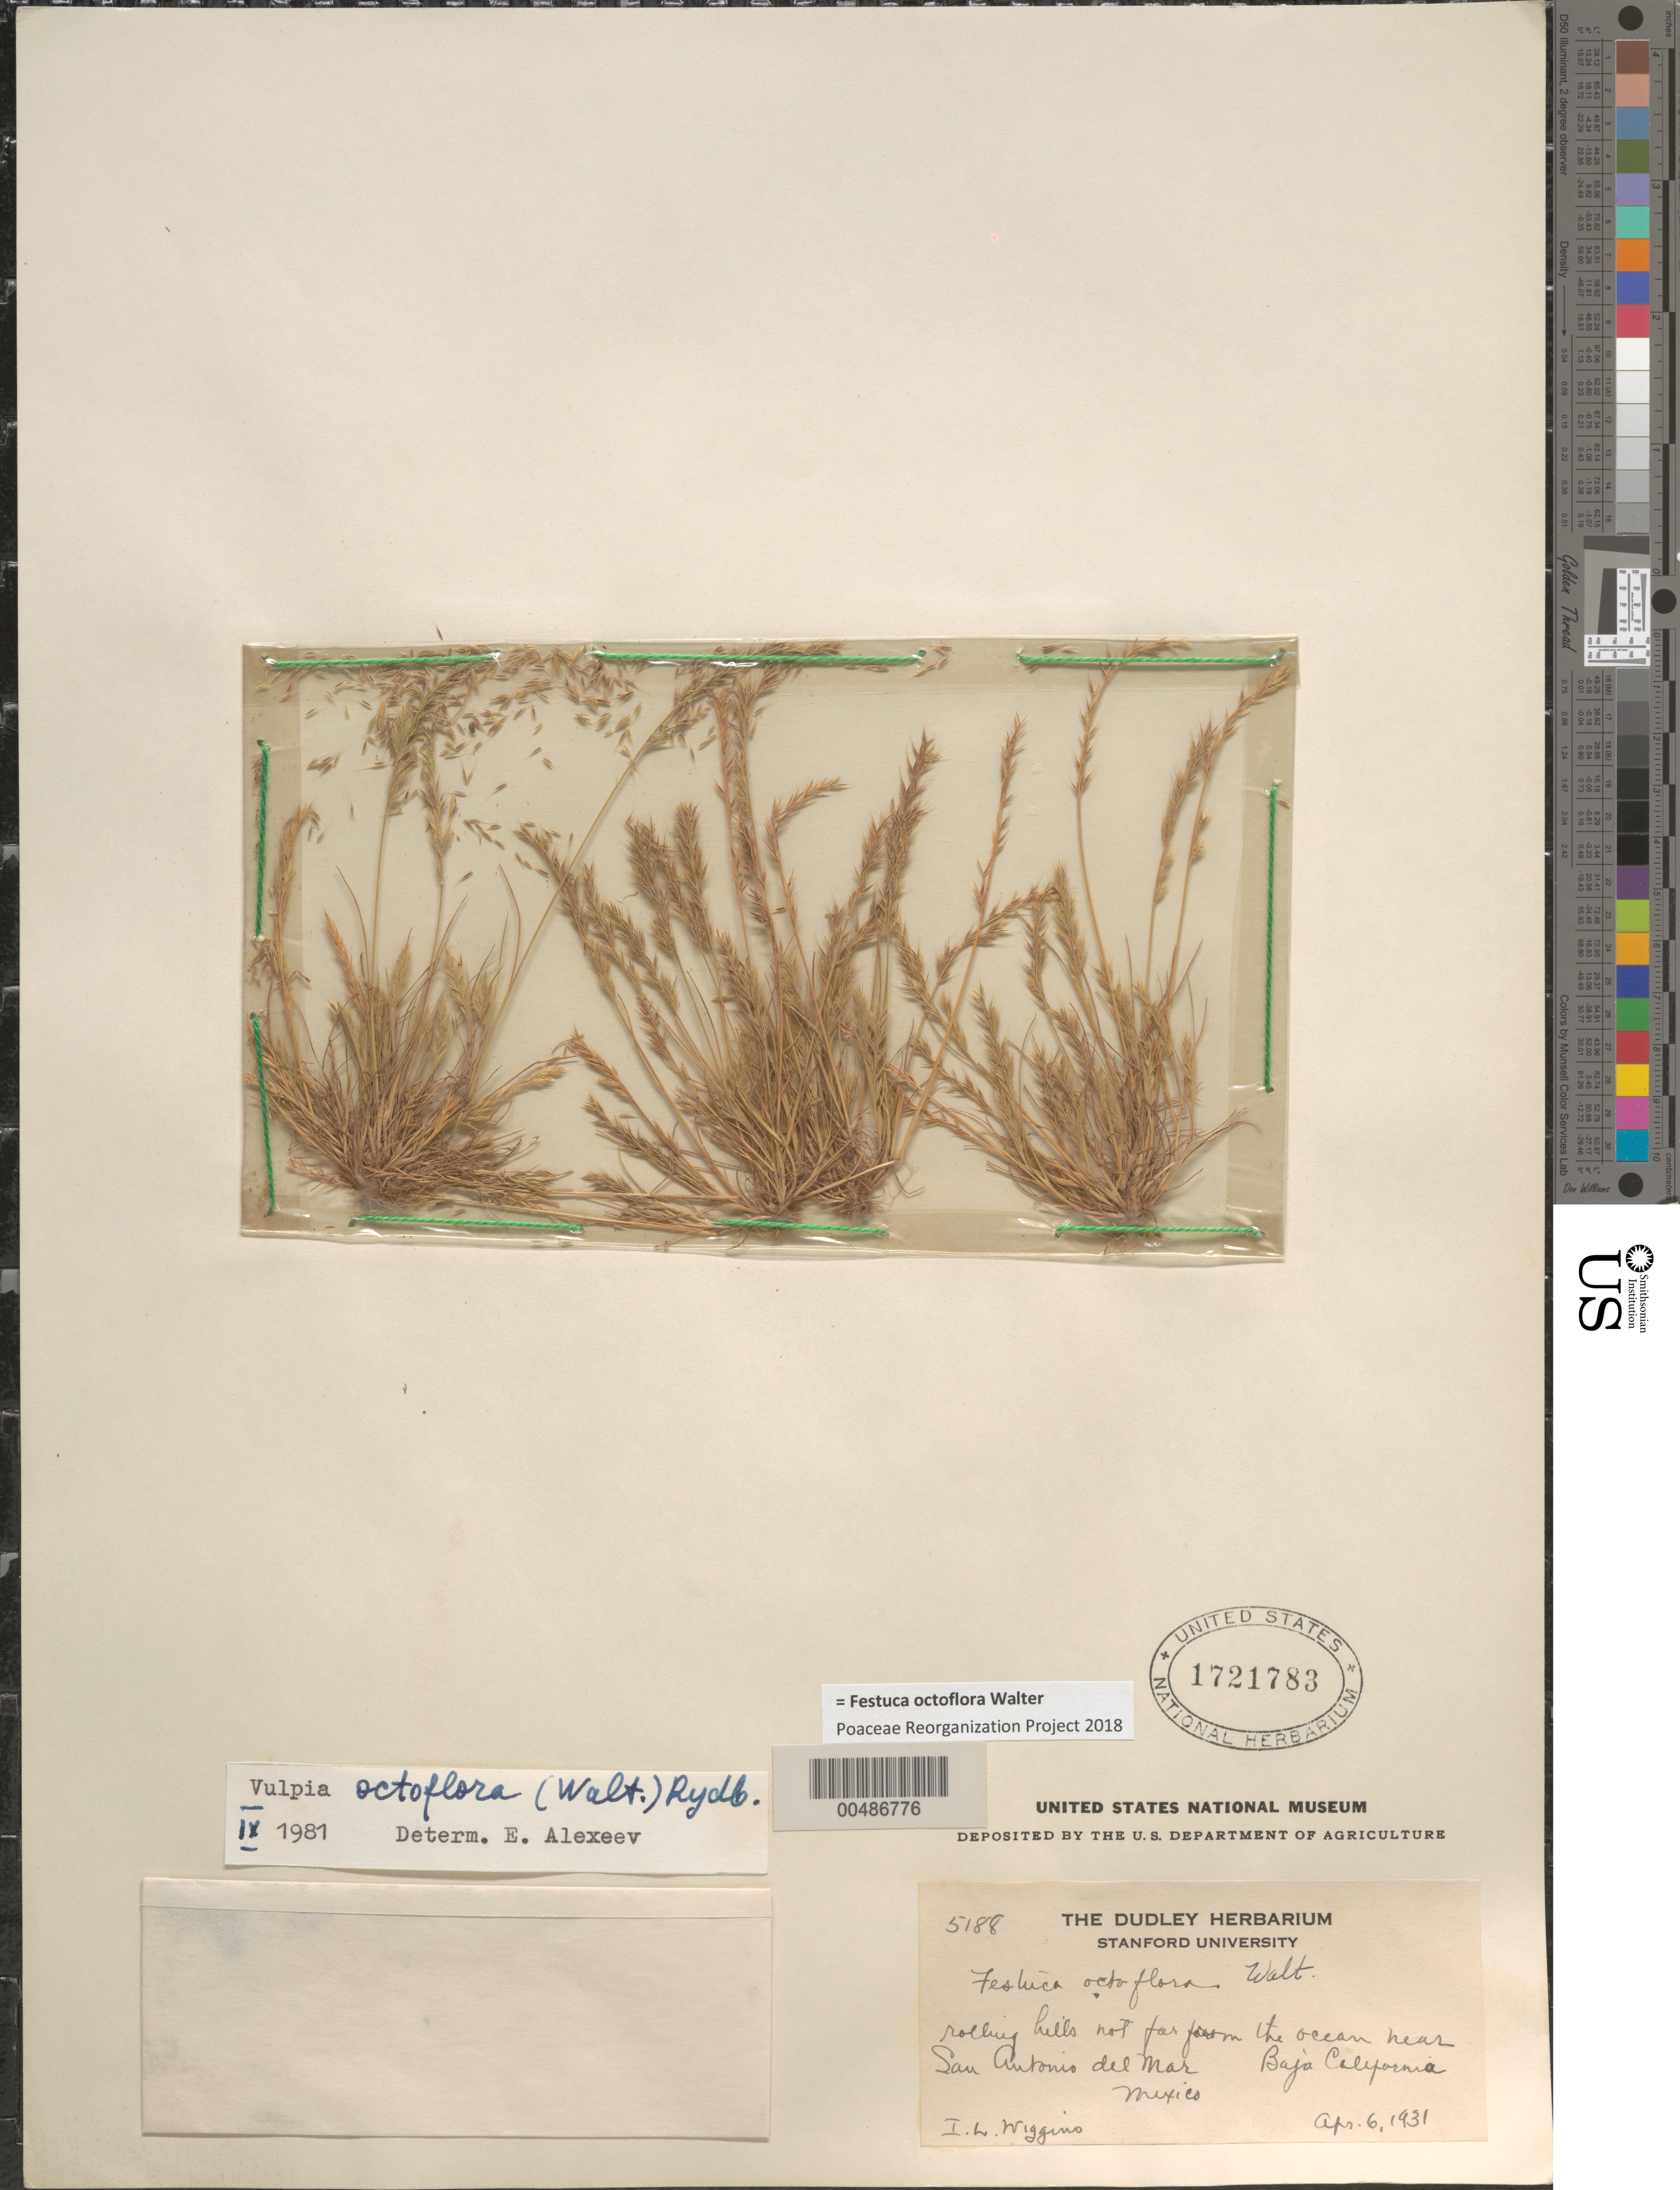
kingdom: Plantae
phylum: Tracheophyta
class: Liliopsida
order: Poales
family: Poaceae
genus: Festuca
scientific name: Festuca octoflora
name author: Walter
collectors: I. L. Wiggins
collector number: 5188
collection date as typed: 6 Apr 1931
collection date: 1931-04-06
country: Mexico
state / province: Baja California Norte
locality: Not far from ocean near San Antonio del Mar, Baja California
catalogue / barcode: US 1721783